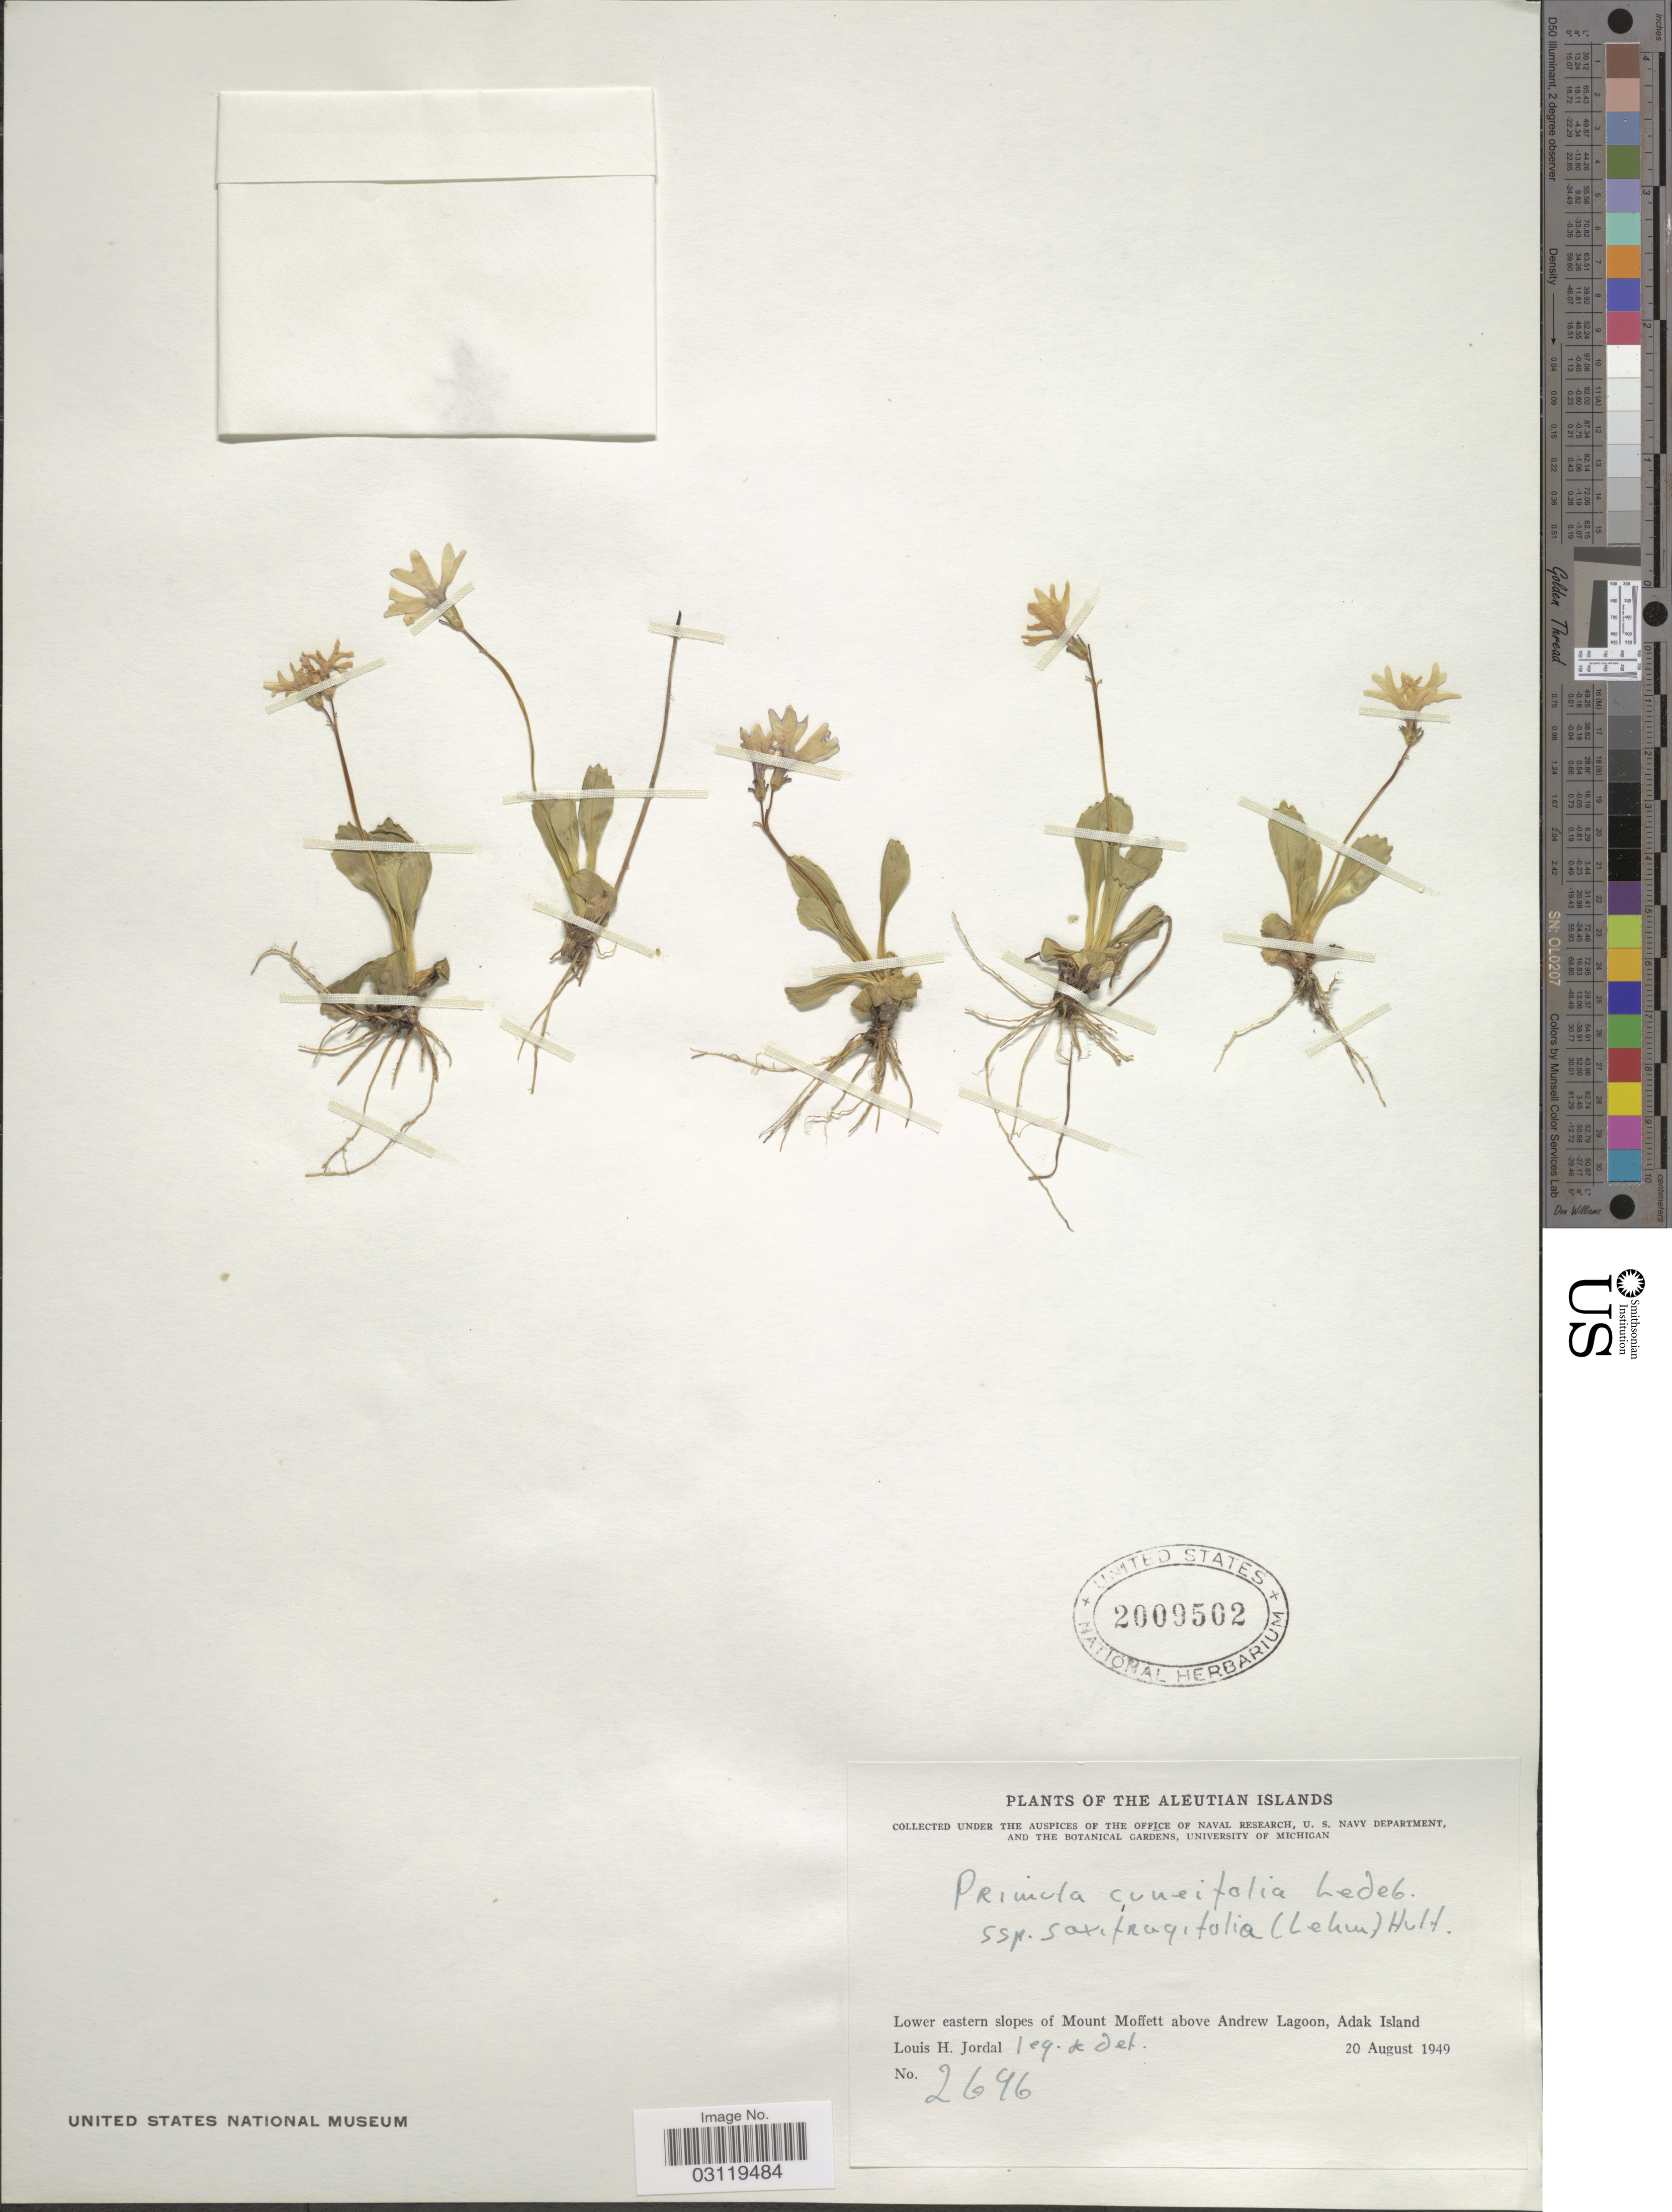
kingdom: Plantae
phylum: Tracheophyta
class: Magnoliopsida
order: Ericales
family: Primulaceae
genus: Primula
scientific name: Primula cuneifolia subsp. saxifragifolia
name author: (Lehm.) W.W. Sm. & Forrest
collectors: L. Jordal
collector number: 2696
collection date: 1949-08-20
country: United States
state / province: Alaska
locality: Aleutian Islands. Lower eastern slopes of Mount Moffett above Andrew Lagoon, Adak Island.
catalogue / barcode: US 2009502